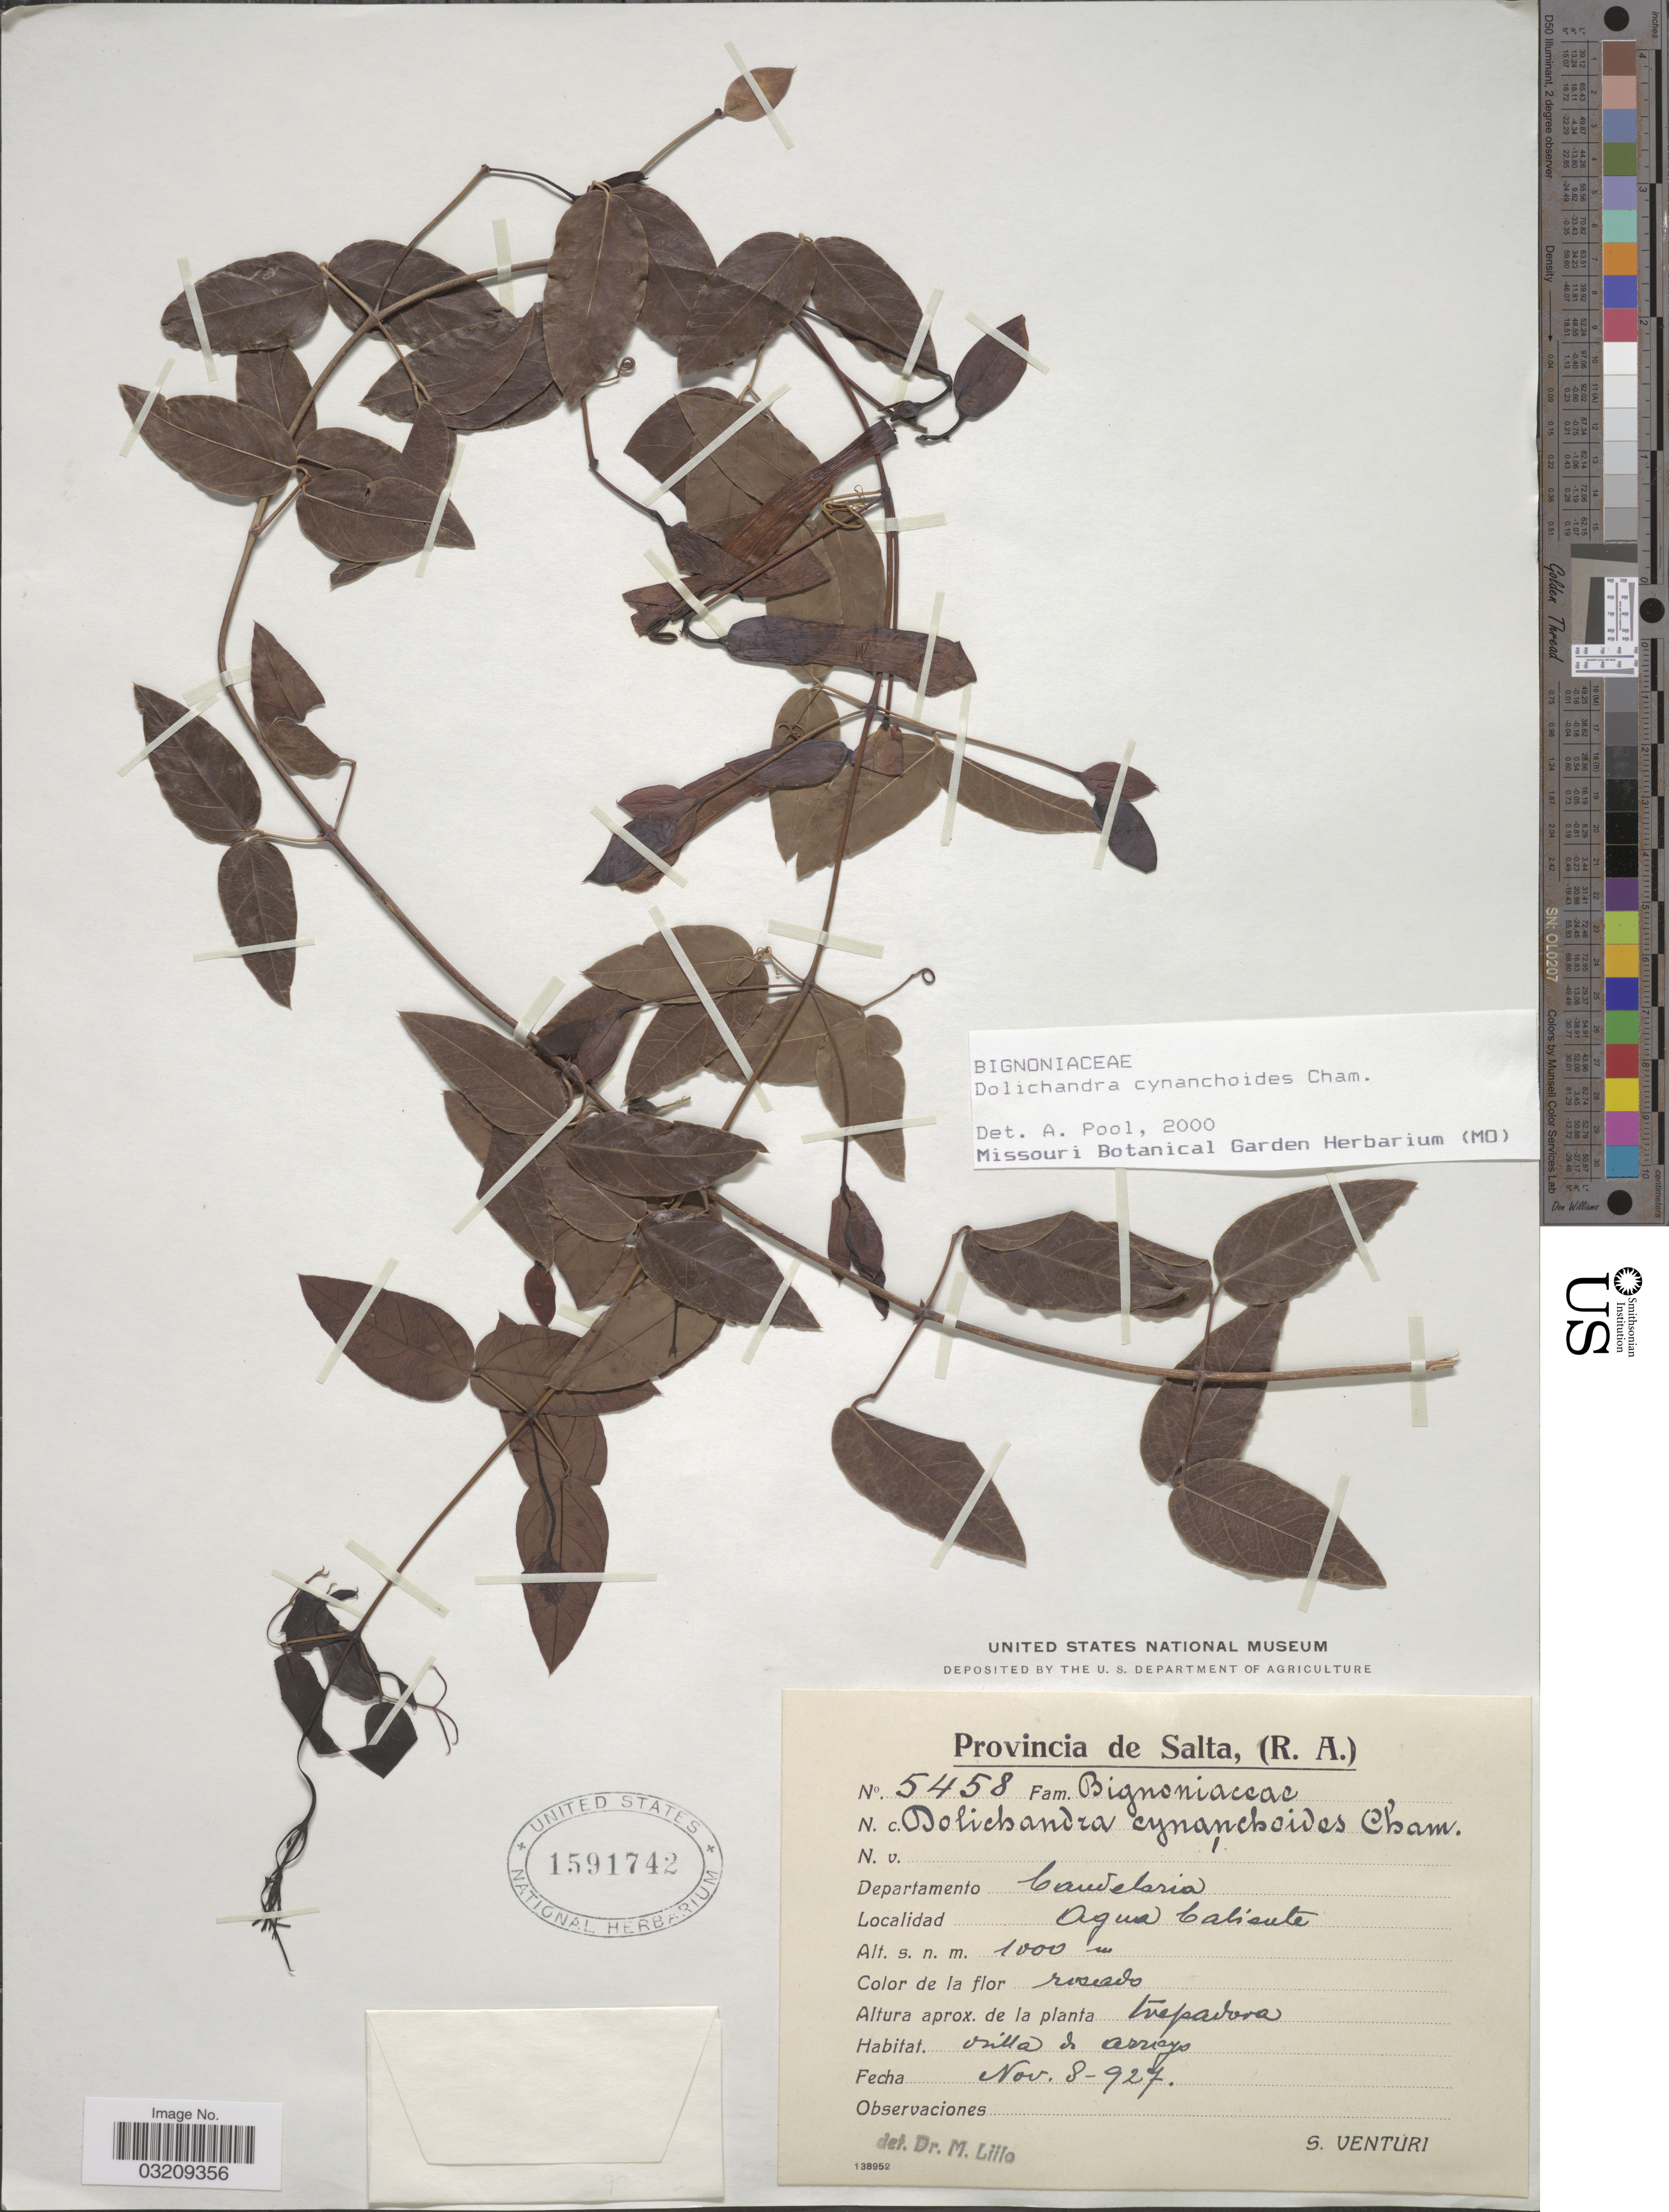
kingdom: Plantae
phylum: Tracheophyta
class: Magnoliopsida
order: Lamiales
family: Bignoniaceae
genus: Dolichandra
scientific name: Dolichandra cynanchoides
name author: Cham.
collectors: S. Venturi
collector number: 5458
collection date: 1927-11-08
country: Argentina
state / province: Salta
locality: Departamento Candelaria. Agua Caliente.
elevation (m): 1000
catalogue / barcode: US 1591742